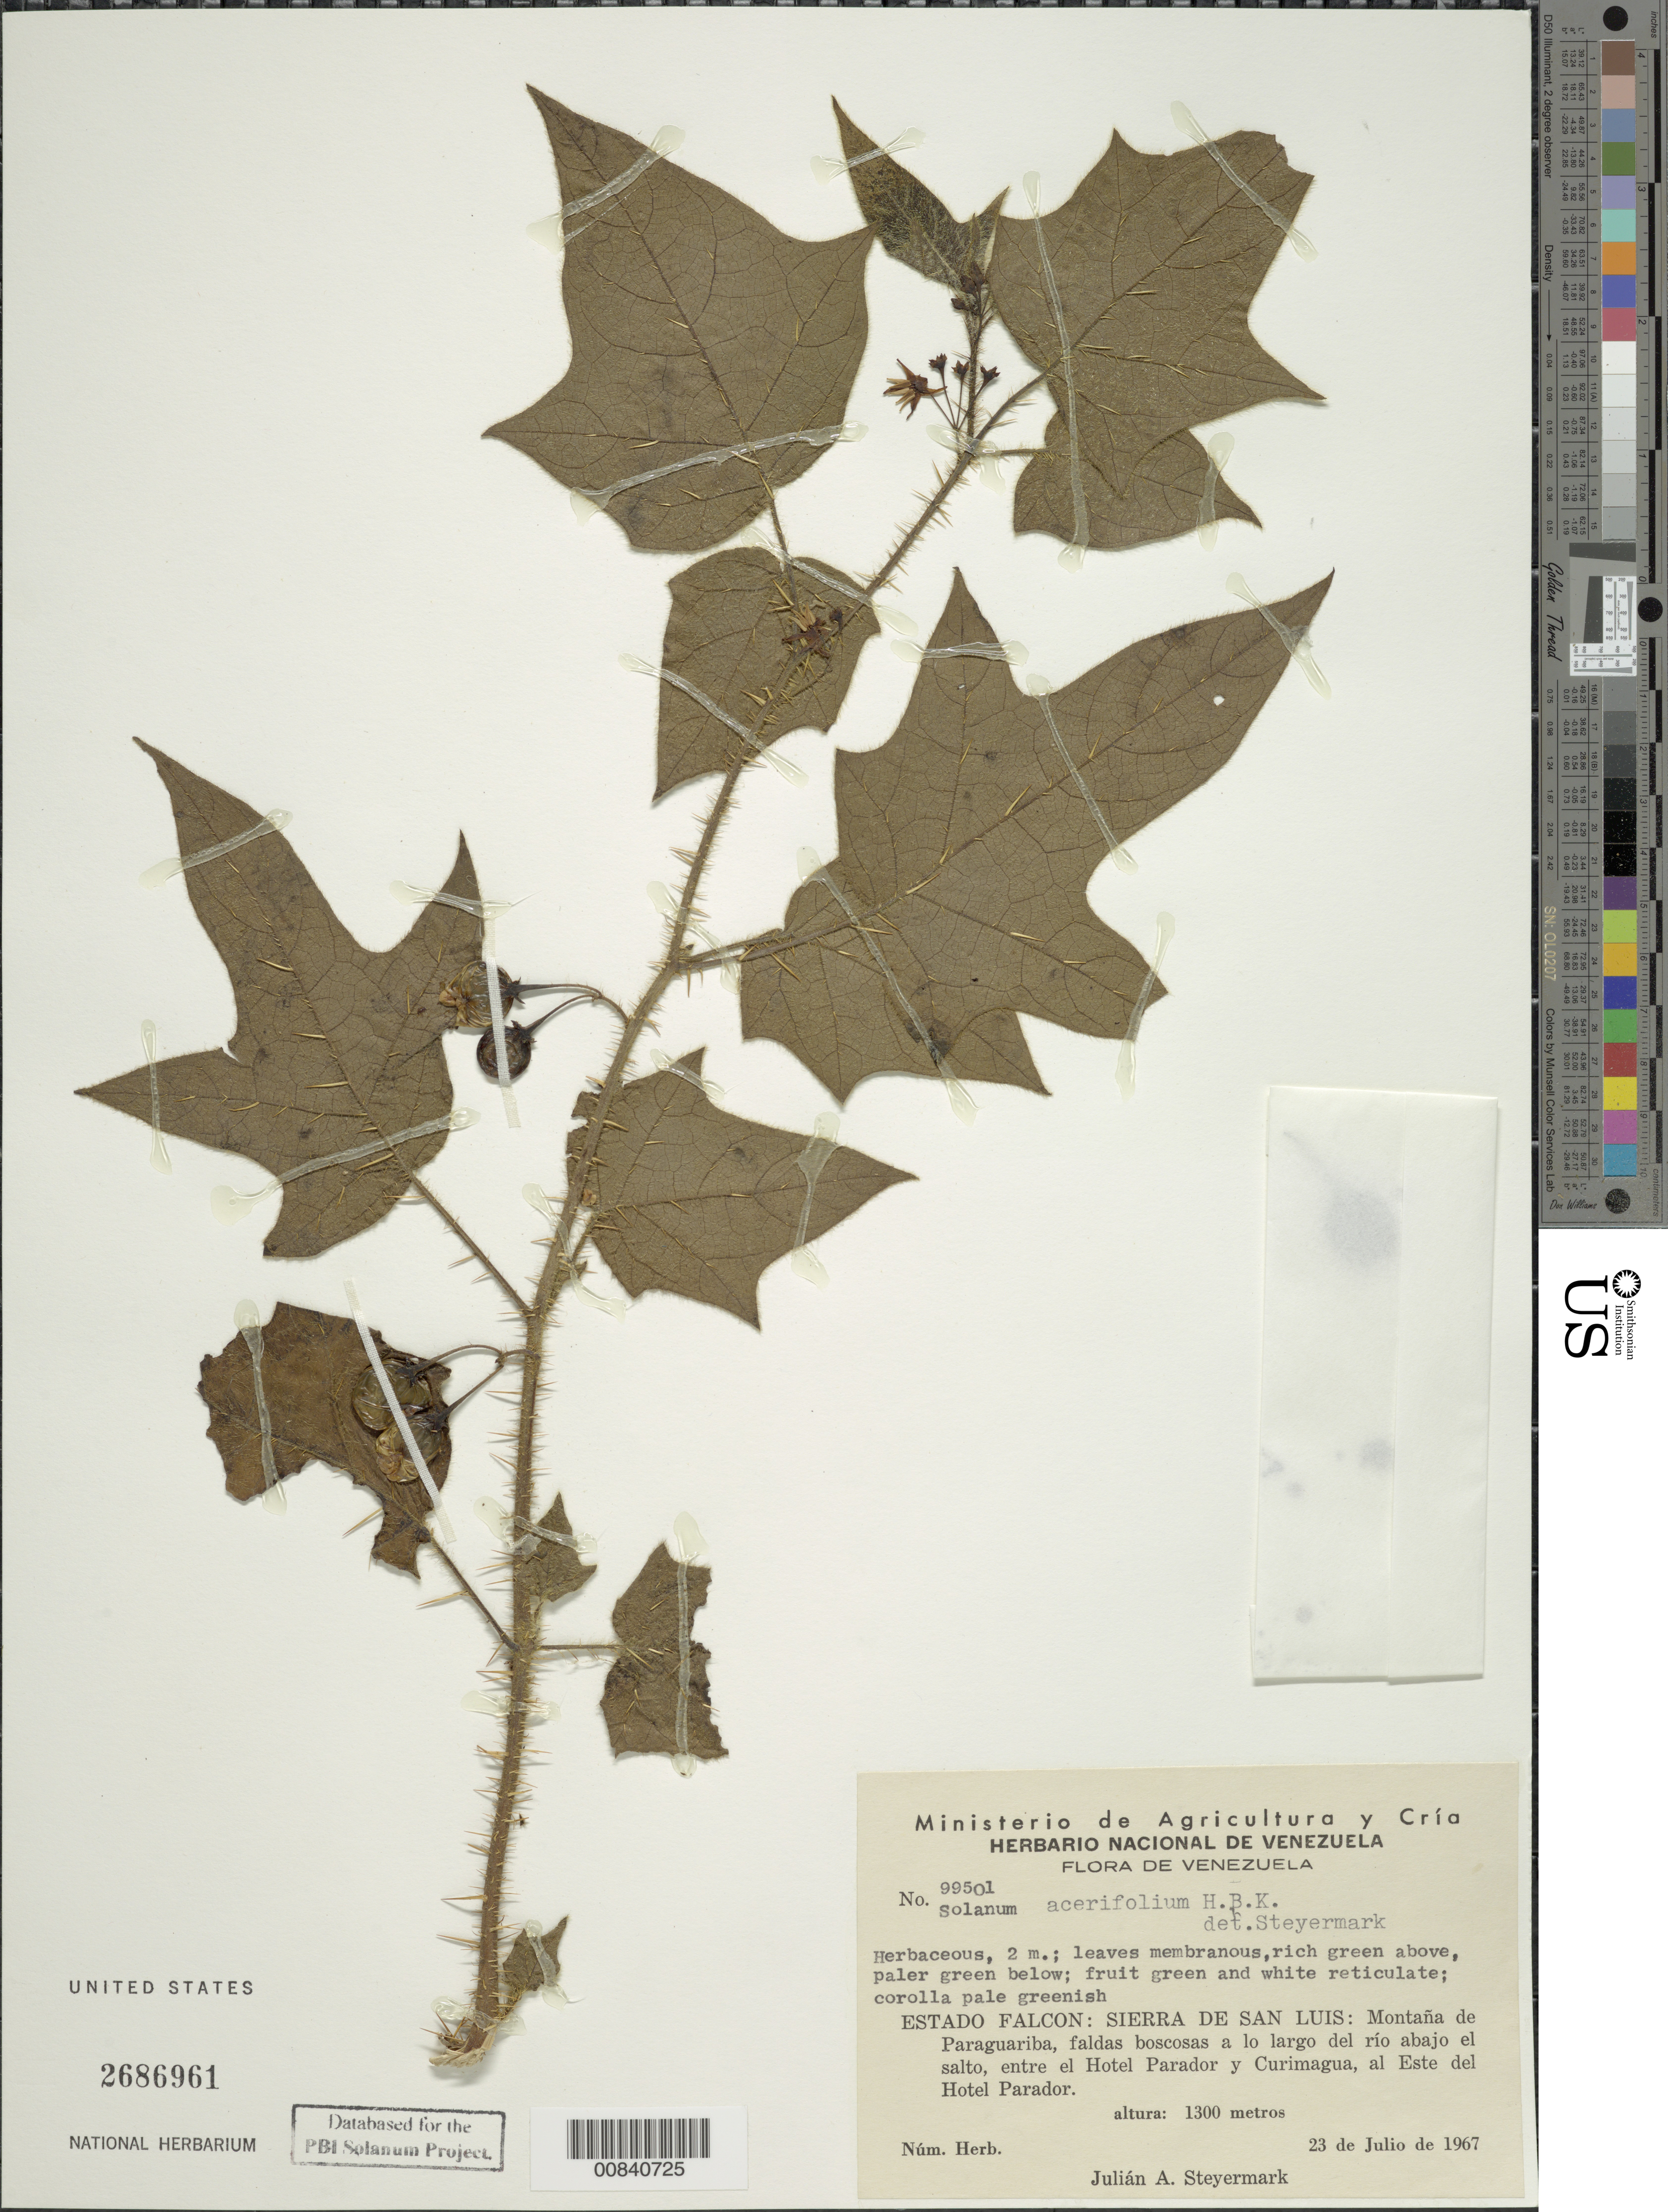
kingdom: Plantae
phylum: Tracheophyta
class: Magnoliopsida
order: Solanales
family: Solanaceae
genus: Solanum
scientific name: Solanum acerifolium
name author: Humb. & Bonpl. ex Dunal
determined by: Steyermark, Julian A., (VEN)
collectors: J. Steyermark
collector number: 99501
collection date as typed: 23 Jan 1967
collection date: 1967-01-23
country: Venezuela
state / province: Falcón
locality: Sierra de San Luis. Montana de Paraguariba, faldas boscosas a lo largo del rio abajo el salto, entre el Hotel Parador y Curimagua, al Este del Hotel Parador.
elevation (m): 1300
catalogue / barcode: US 2686961